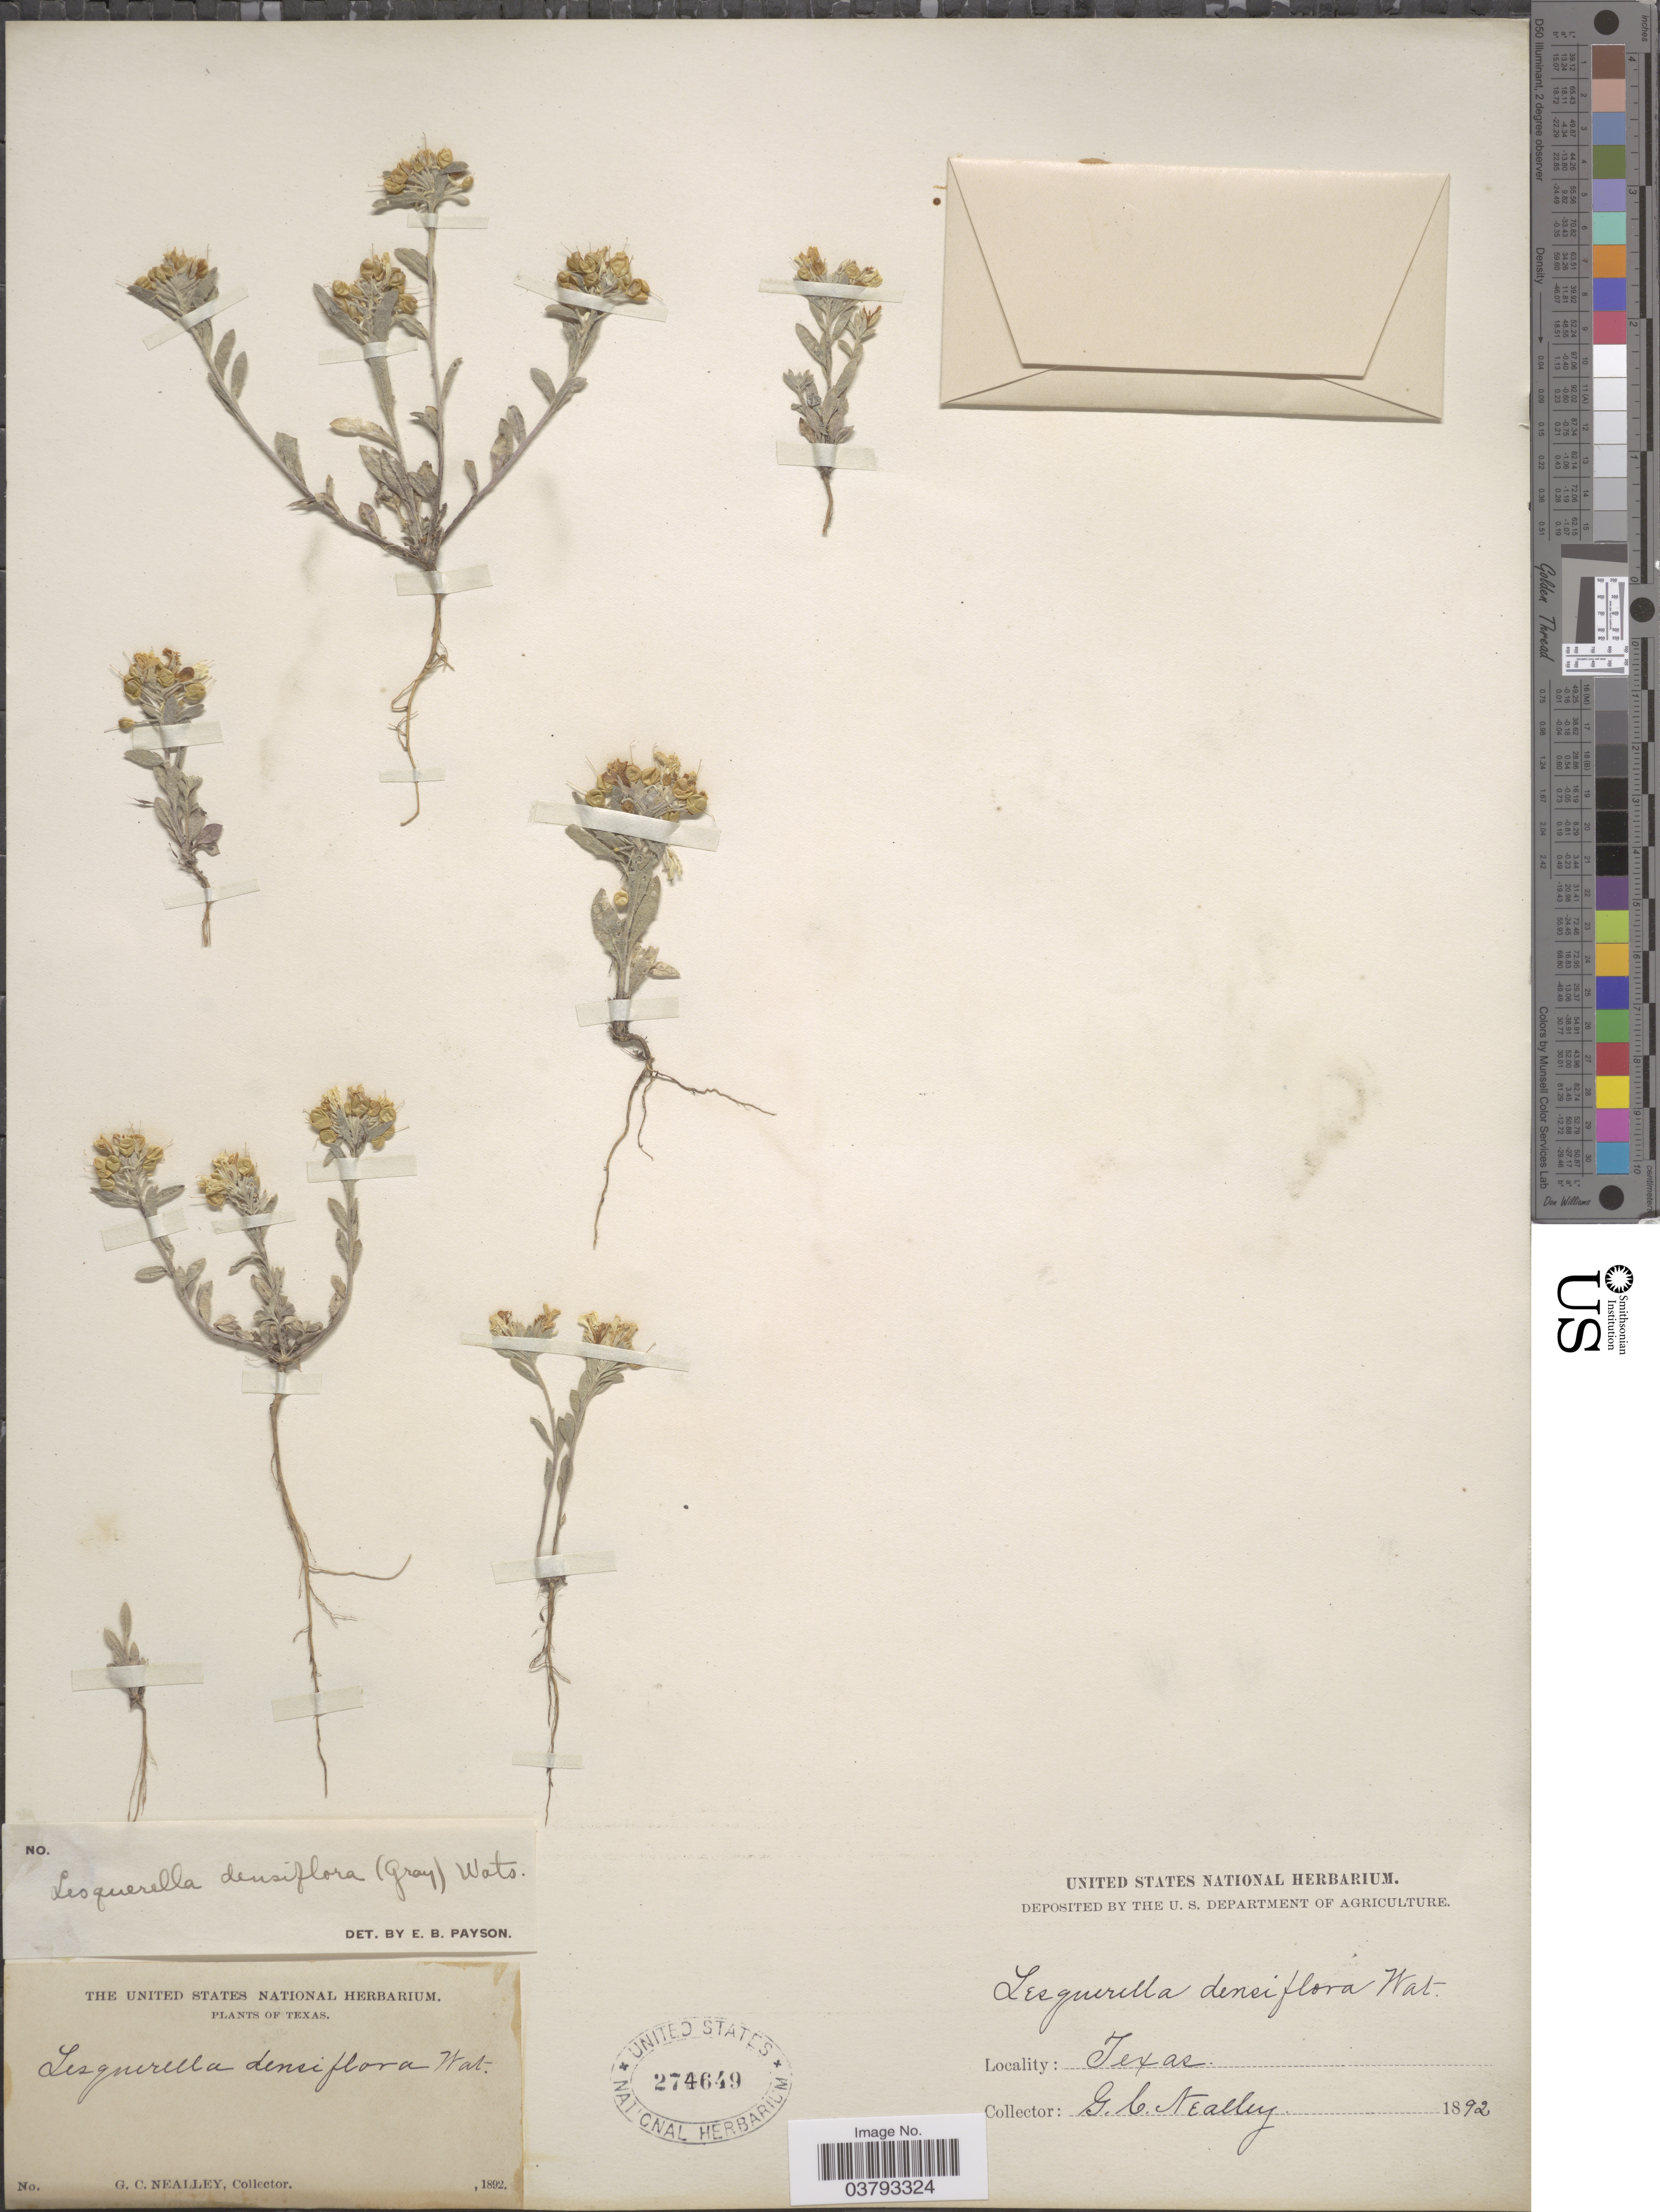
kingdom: Plantae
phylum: Tracheophyta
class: Magnoliopsida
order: Brassicales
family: Brassicaceae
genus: Lesquerella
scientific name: Lesquerella densiflora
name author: (A. Gray) S. Watson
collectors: G. C. Nealley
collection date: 1892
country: United States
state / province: Texas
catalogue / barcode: US 274649